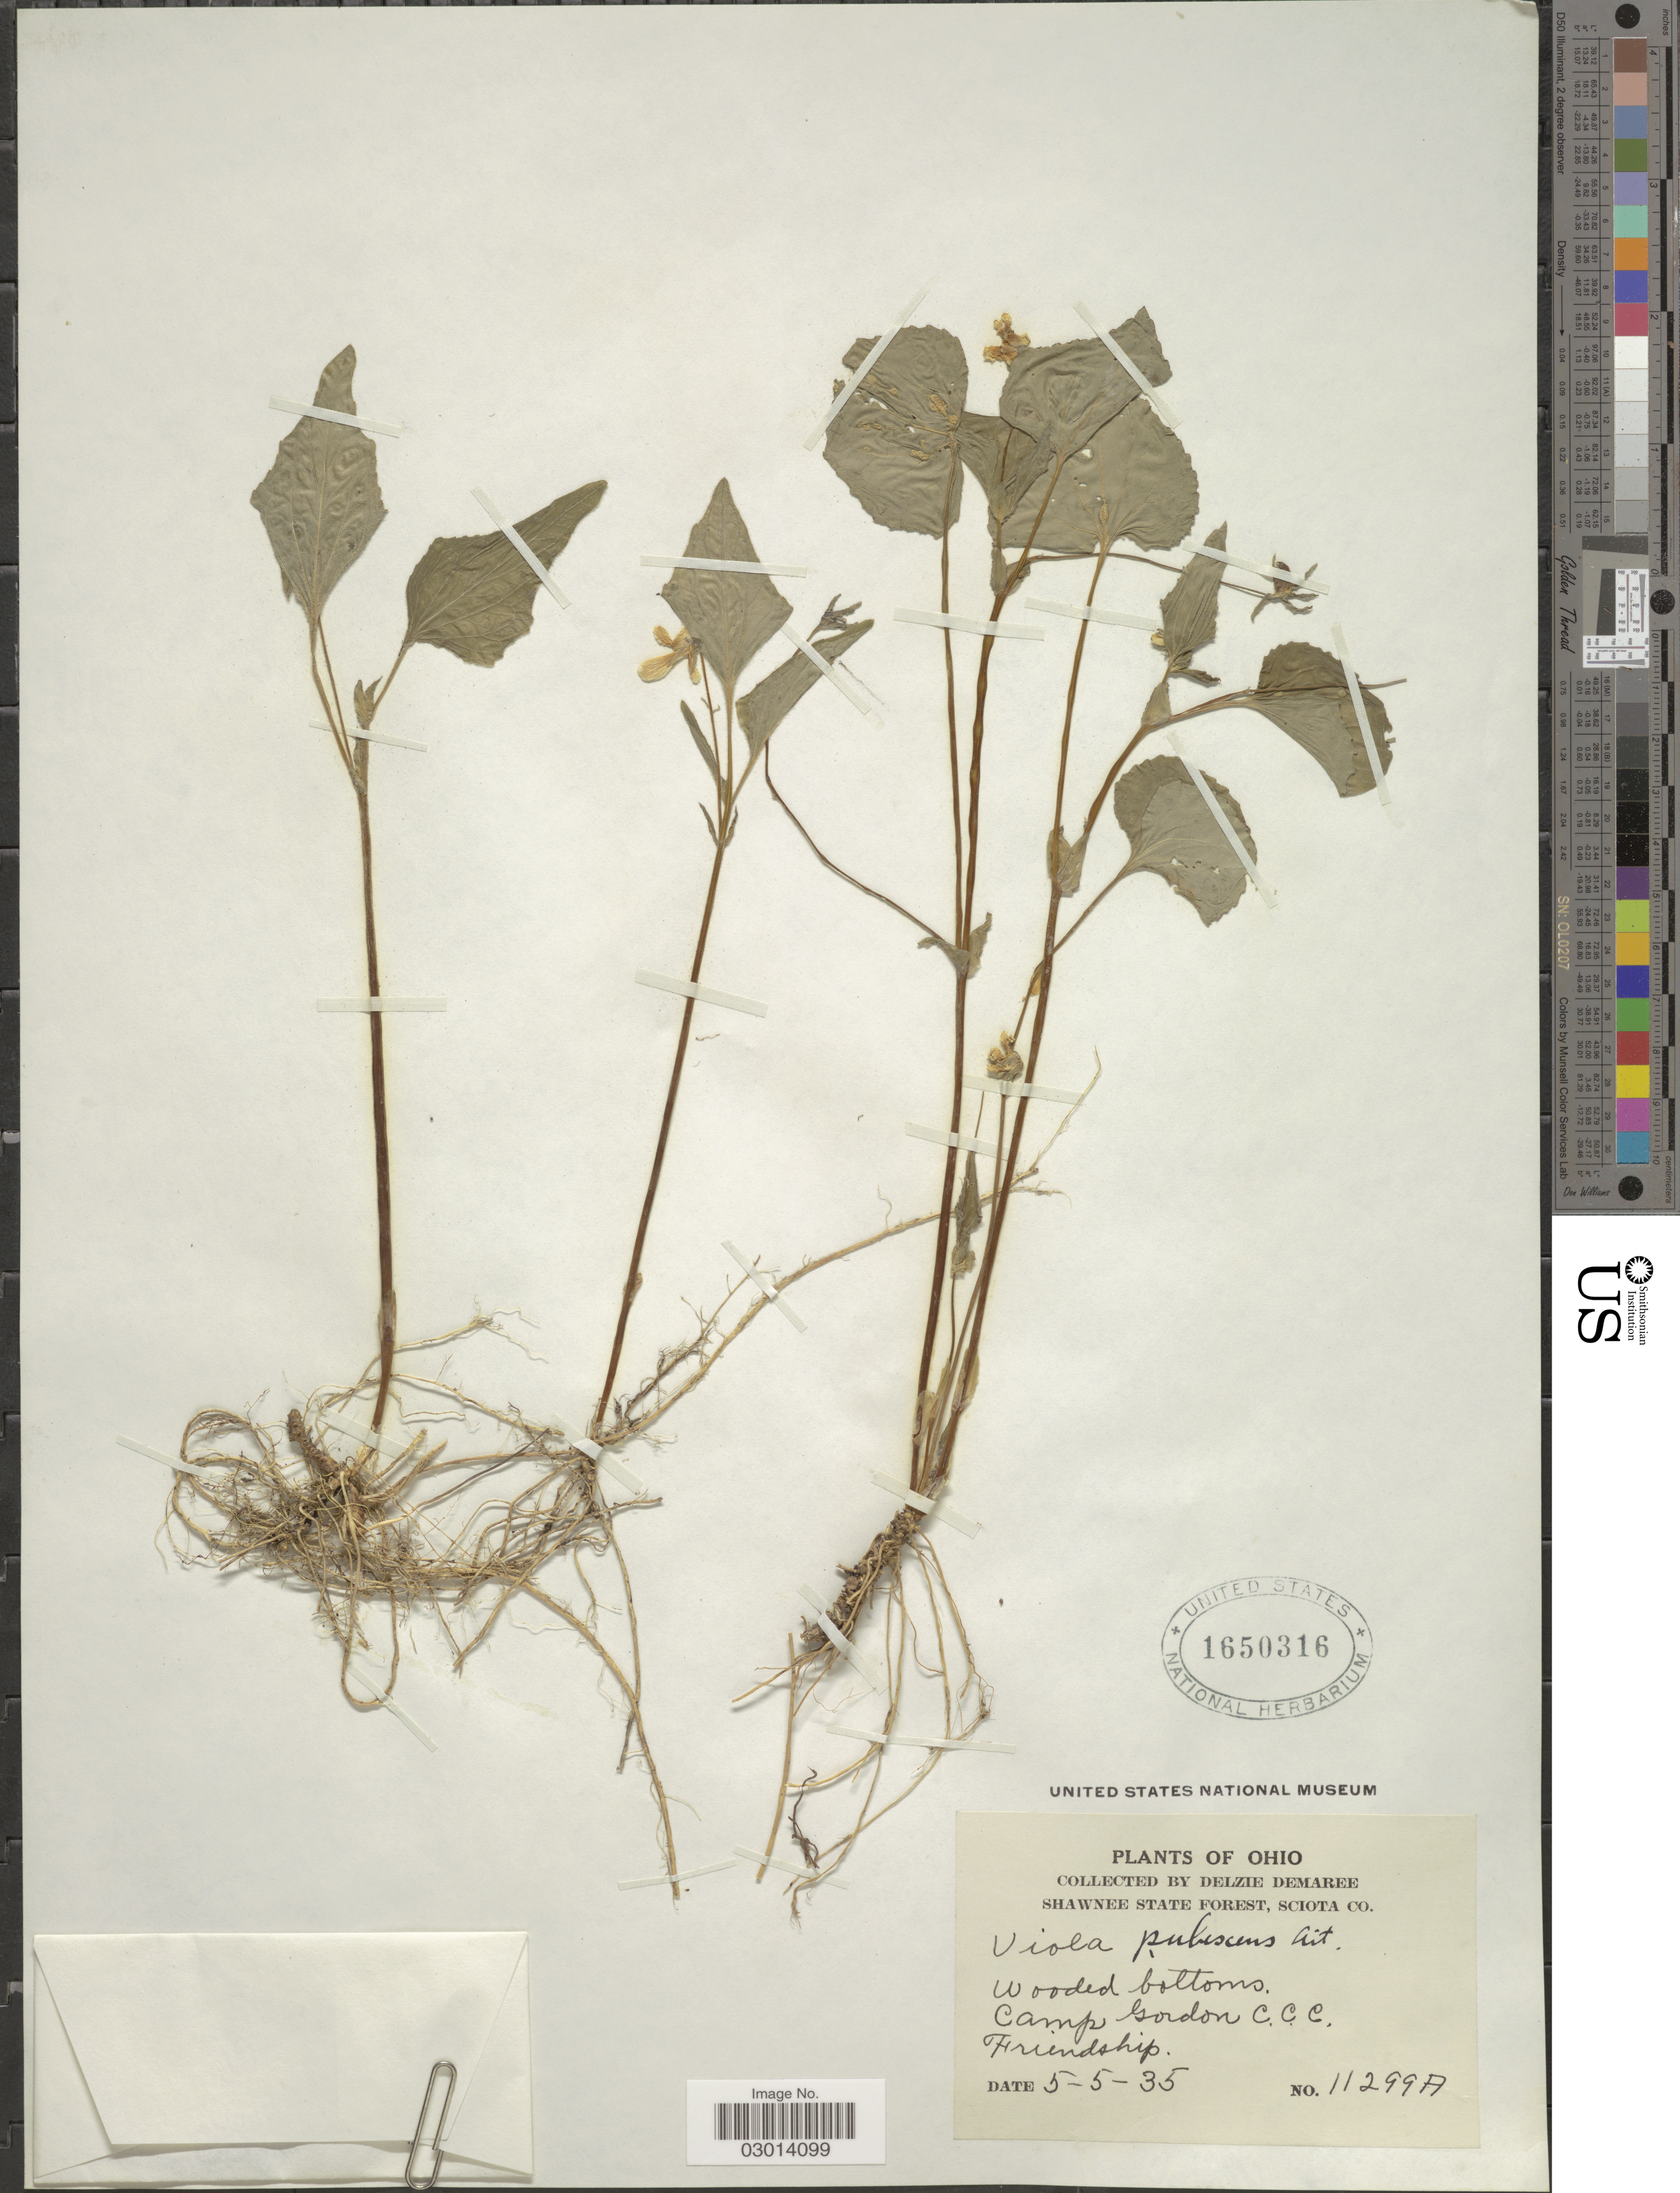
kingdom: Plantae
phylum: Tracheophyta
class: Magnoliopsida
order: Malpighiales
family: Violaceae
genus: Viola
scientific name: Viola pubescens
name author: Aiton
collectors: D. Demaree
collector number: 11299A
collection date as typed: Transcribed d/m/y: 5/5/35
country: United States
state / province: Ohio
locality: Shawnee State Forest, Sciota Co. Wooded bottoms. Camp Gordon C.C.C. Friendship.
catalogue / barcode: US 1650316